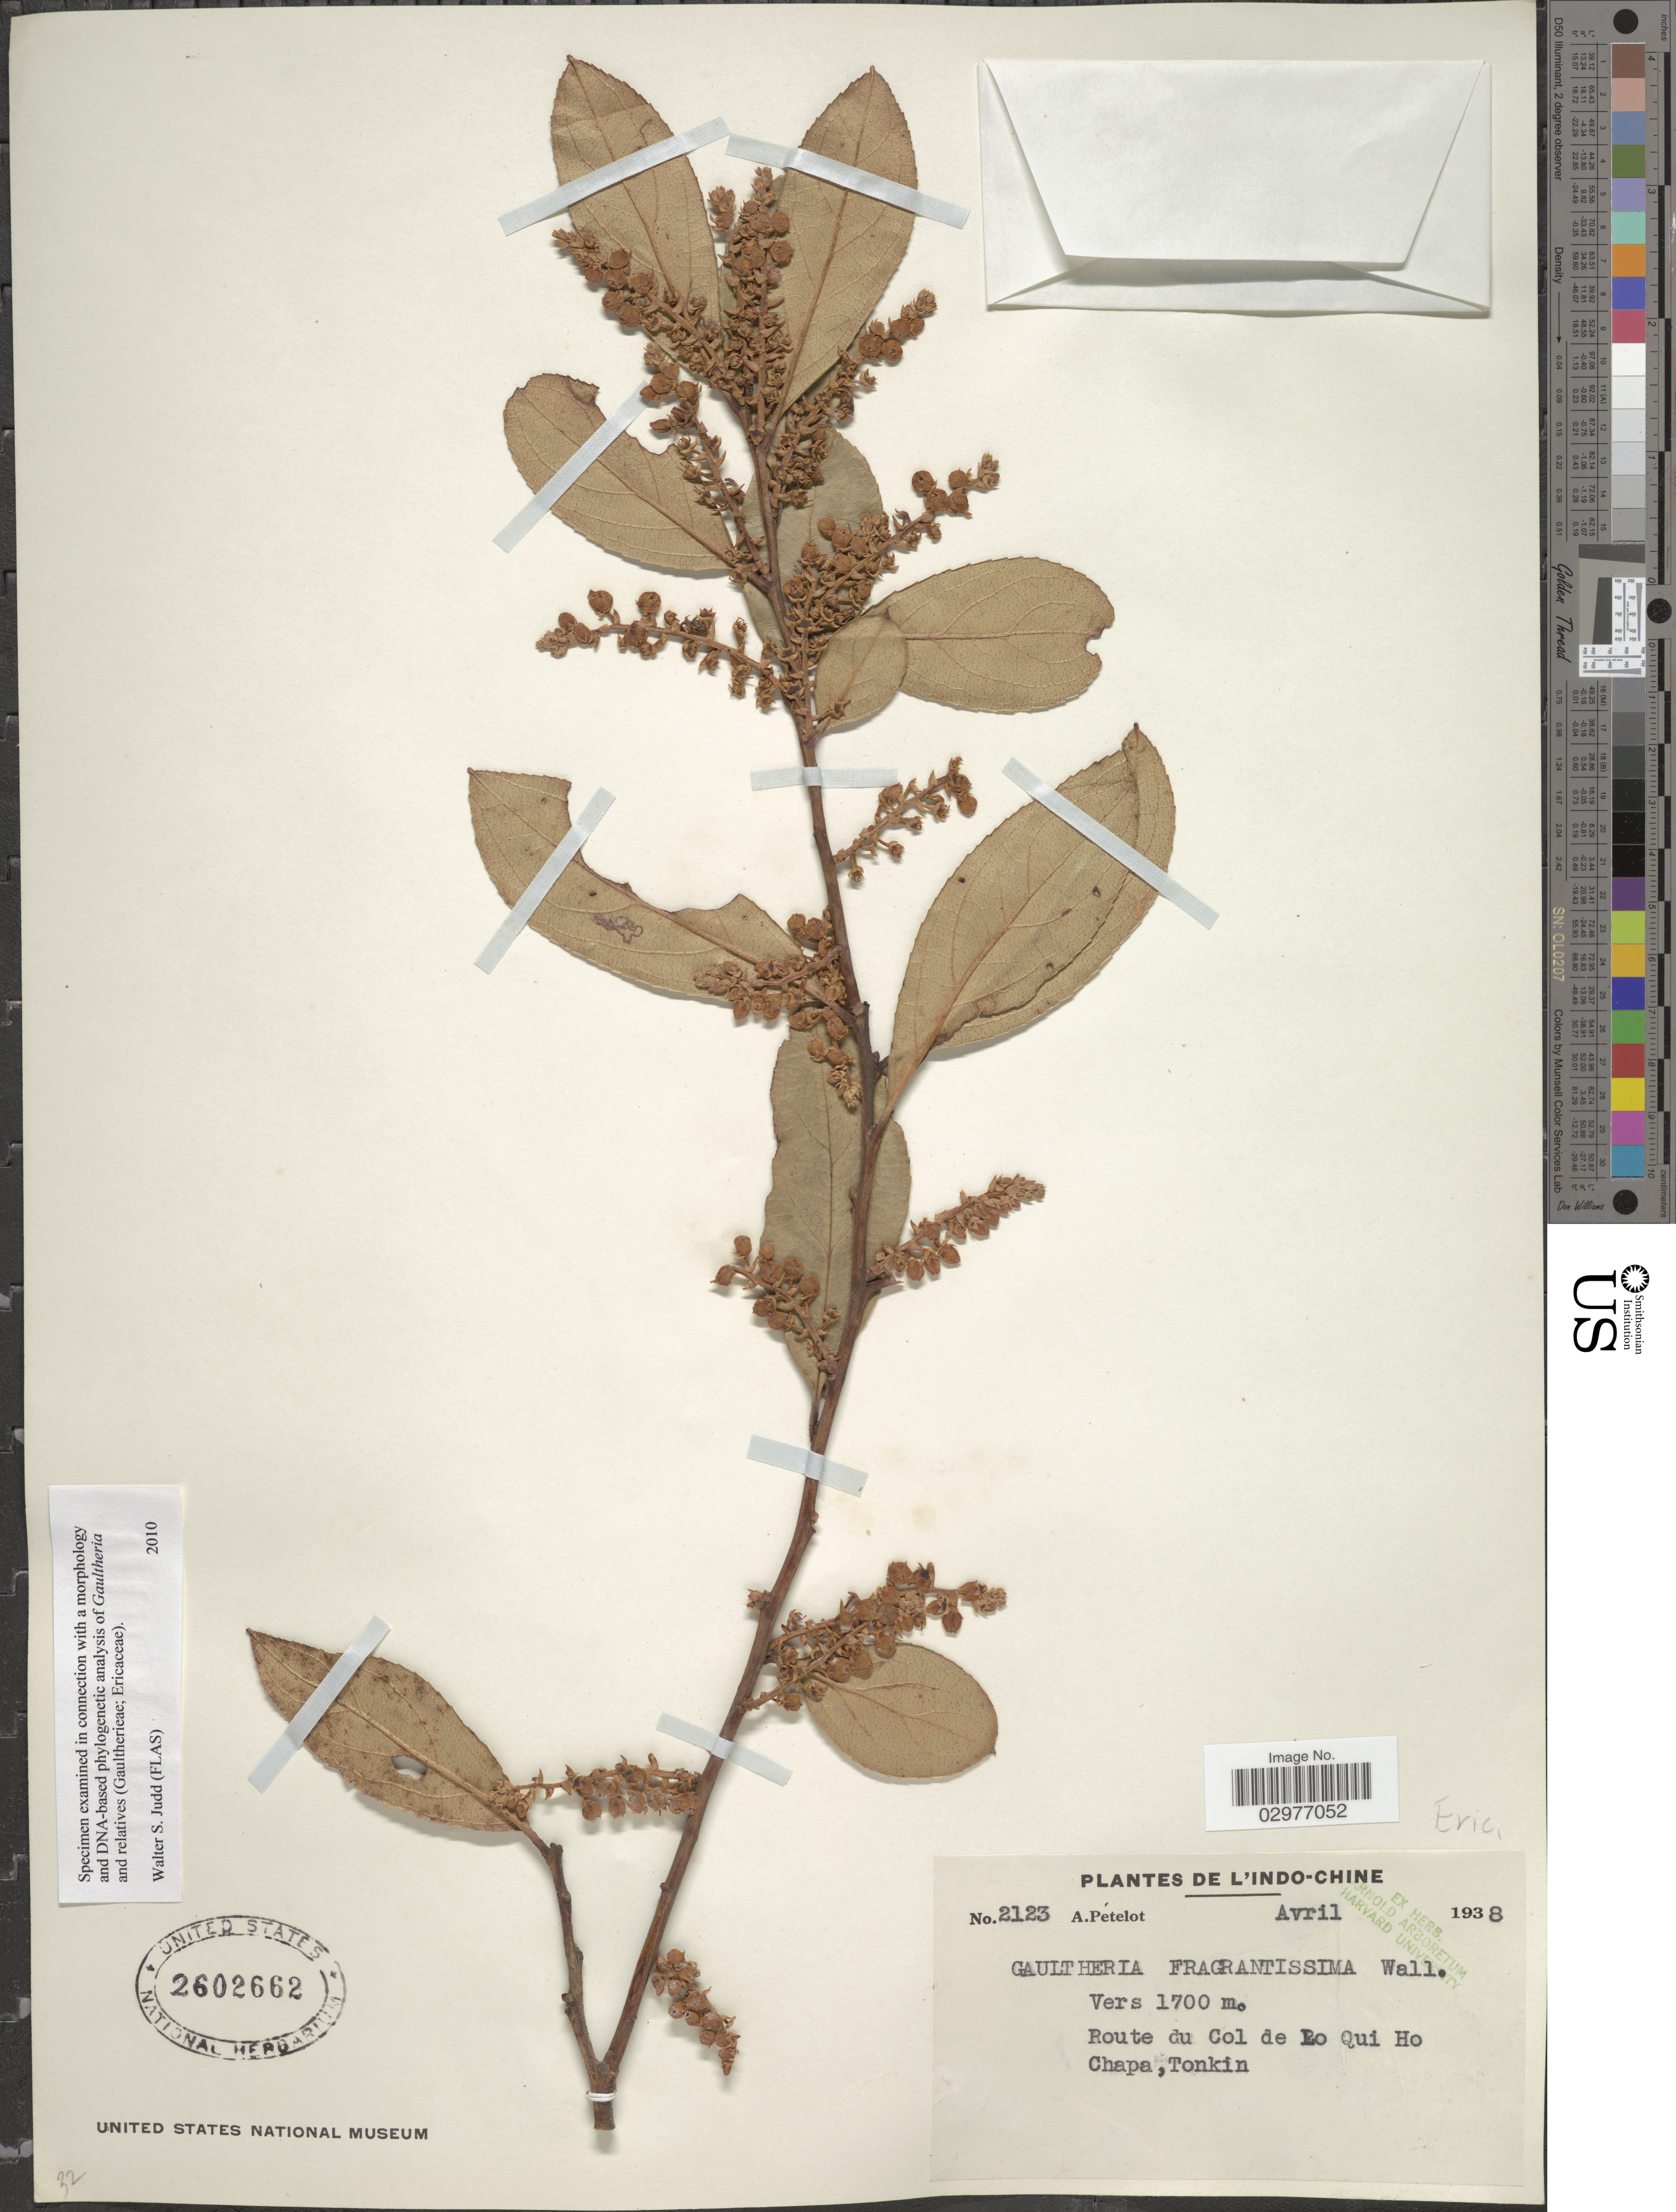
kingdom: Plantae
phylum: Tracheophyta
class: Magnoliopsida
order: Ericales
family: Ericaceae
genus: Gaultheria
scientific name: Gaultheria fragrantissima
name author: Wall.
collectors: A. Petelot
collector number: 2123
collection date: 1938-04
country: Vietnam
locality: L'Indo-Chine. Route du Col de Lo Qui Ho Chapa, Tonkin.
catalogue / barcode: US 2602662